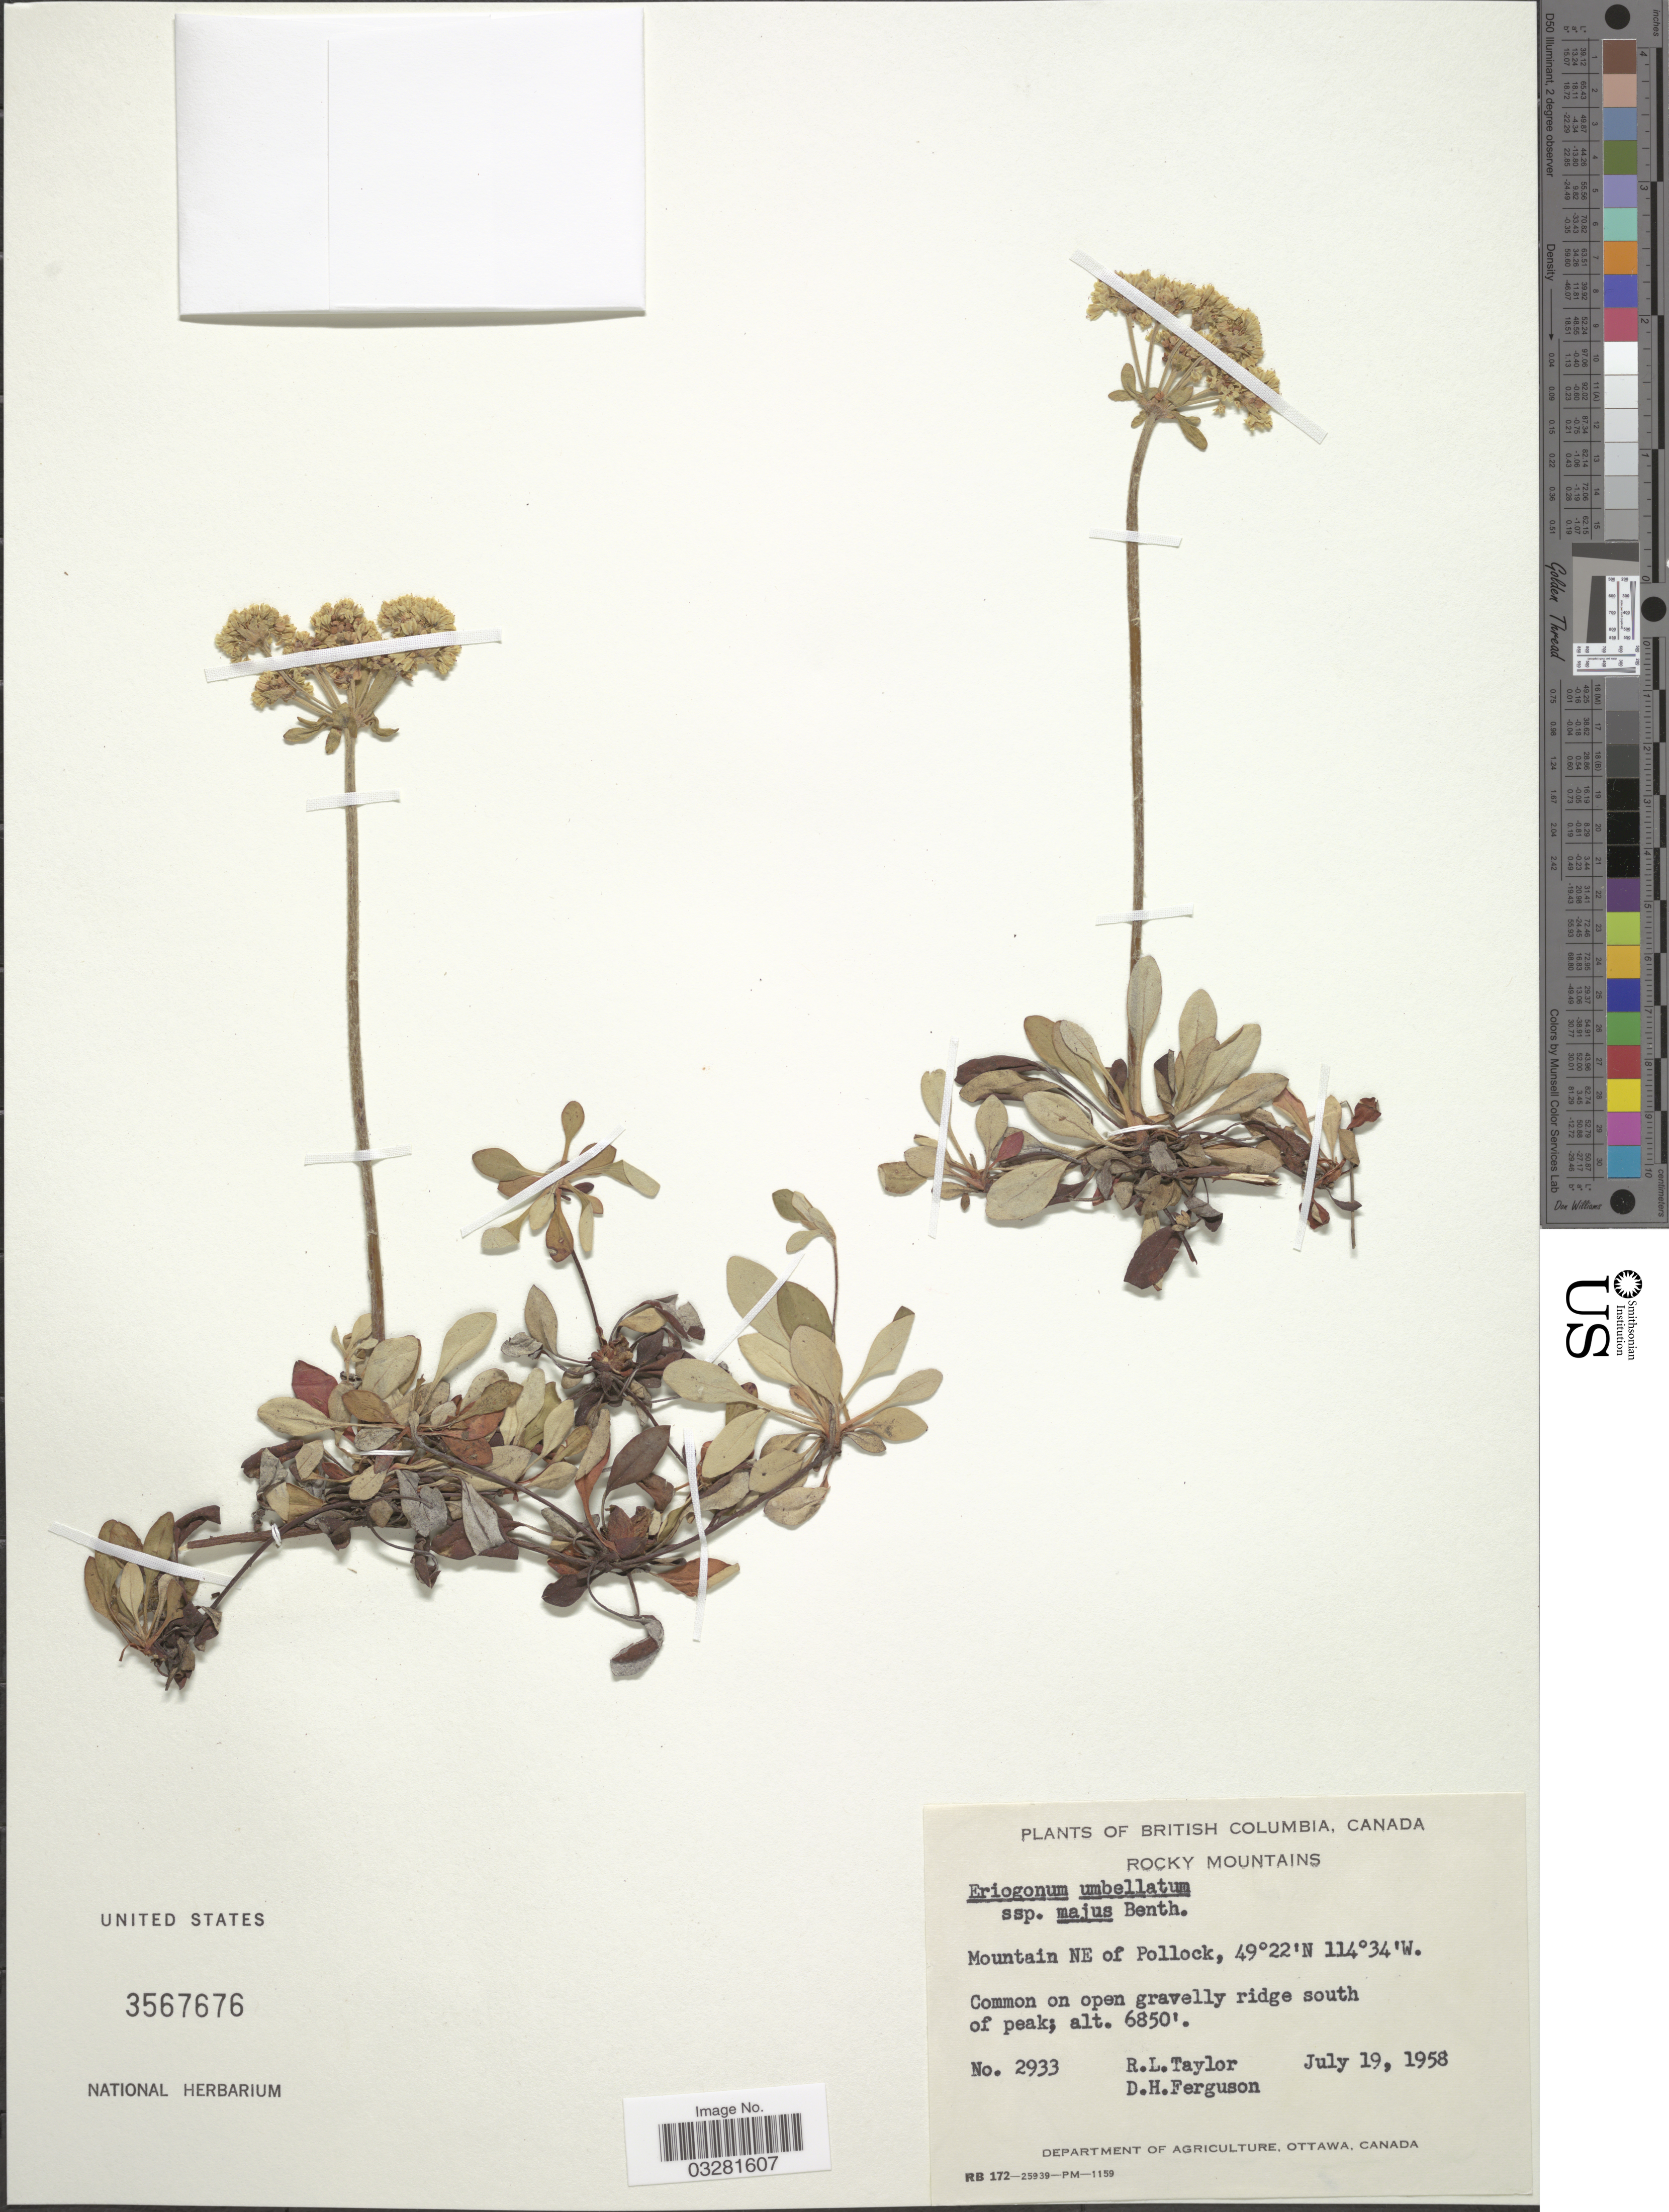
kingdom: Plantae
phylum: Tracheophyta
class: Magnoliopsida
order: Caryophyllales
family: Polygonaceae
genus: Eriogonum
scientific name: Eriogonum umbellatum var. majus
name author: Hook.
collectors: R. Taylor & D. Ferguson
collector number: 2933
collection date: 1958-07-19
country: Canada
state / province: British Columbia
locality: Rocky Mountains. Mountain NE of Pollock.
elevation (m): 2088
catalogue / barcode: US 3567676